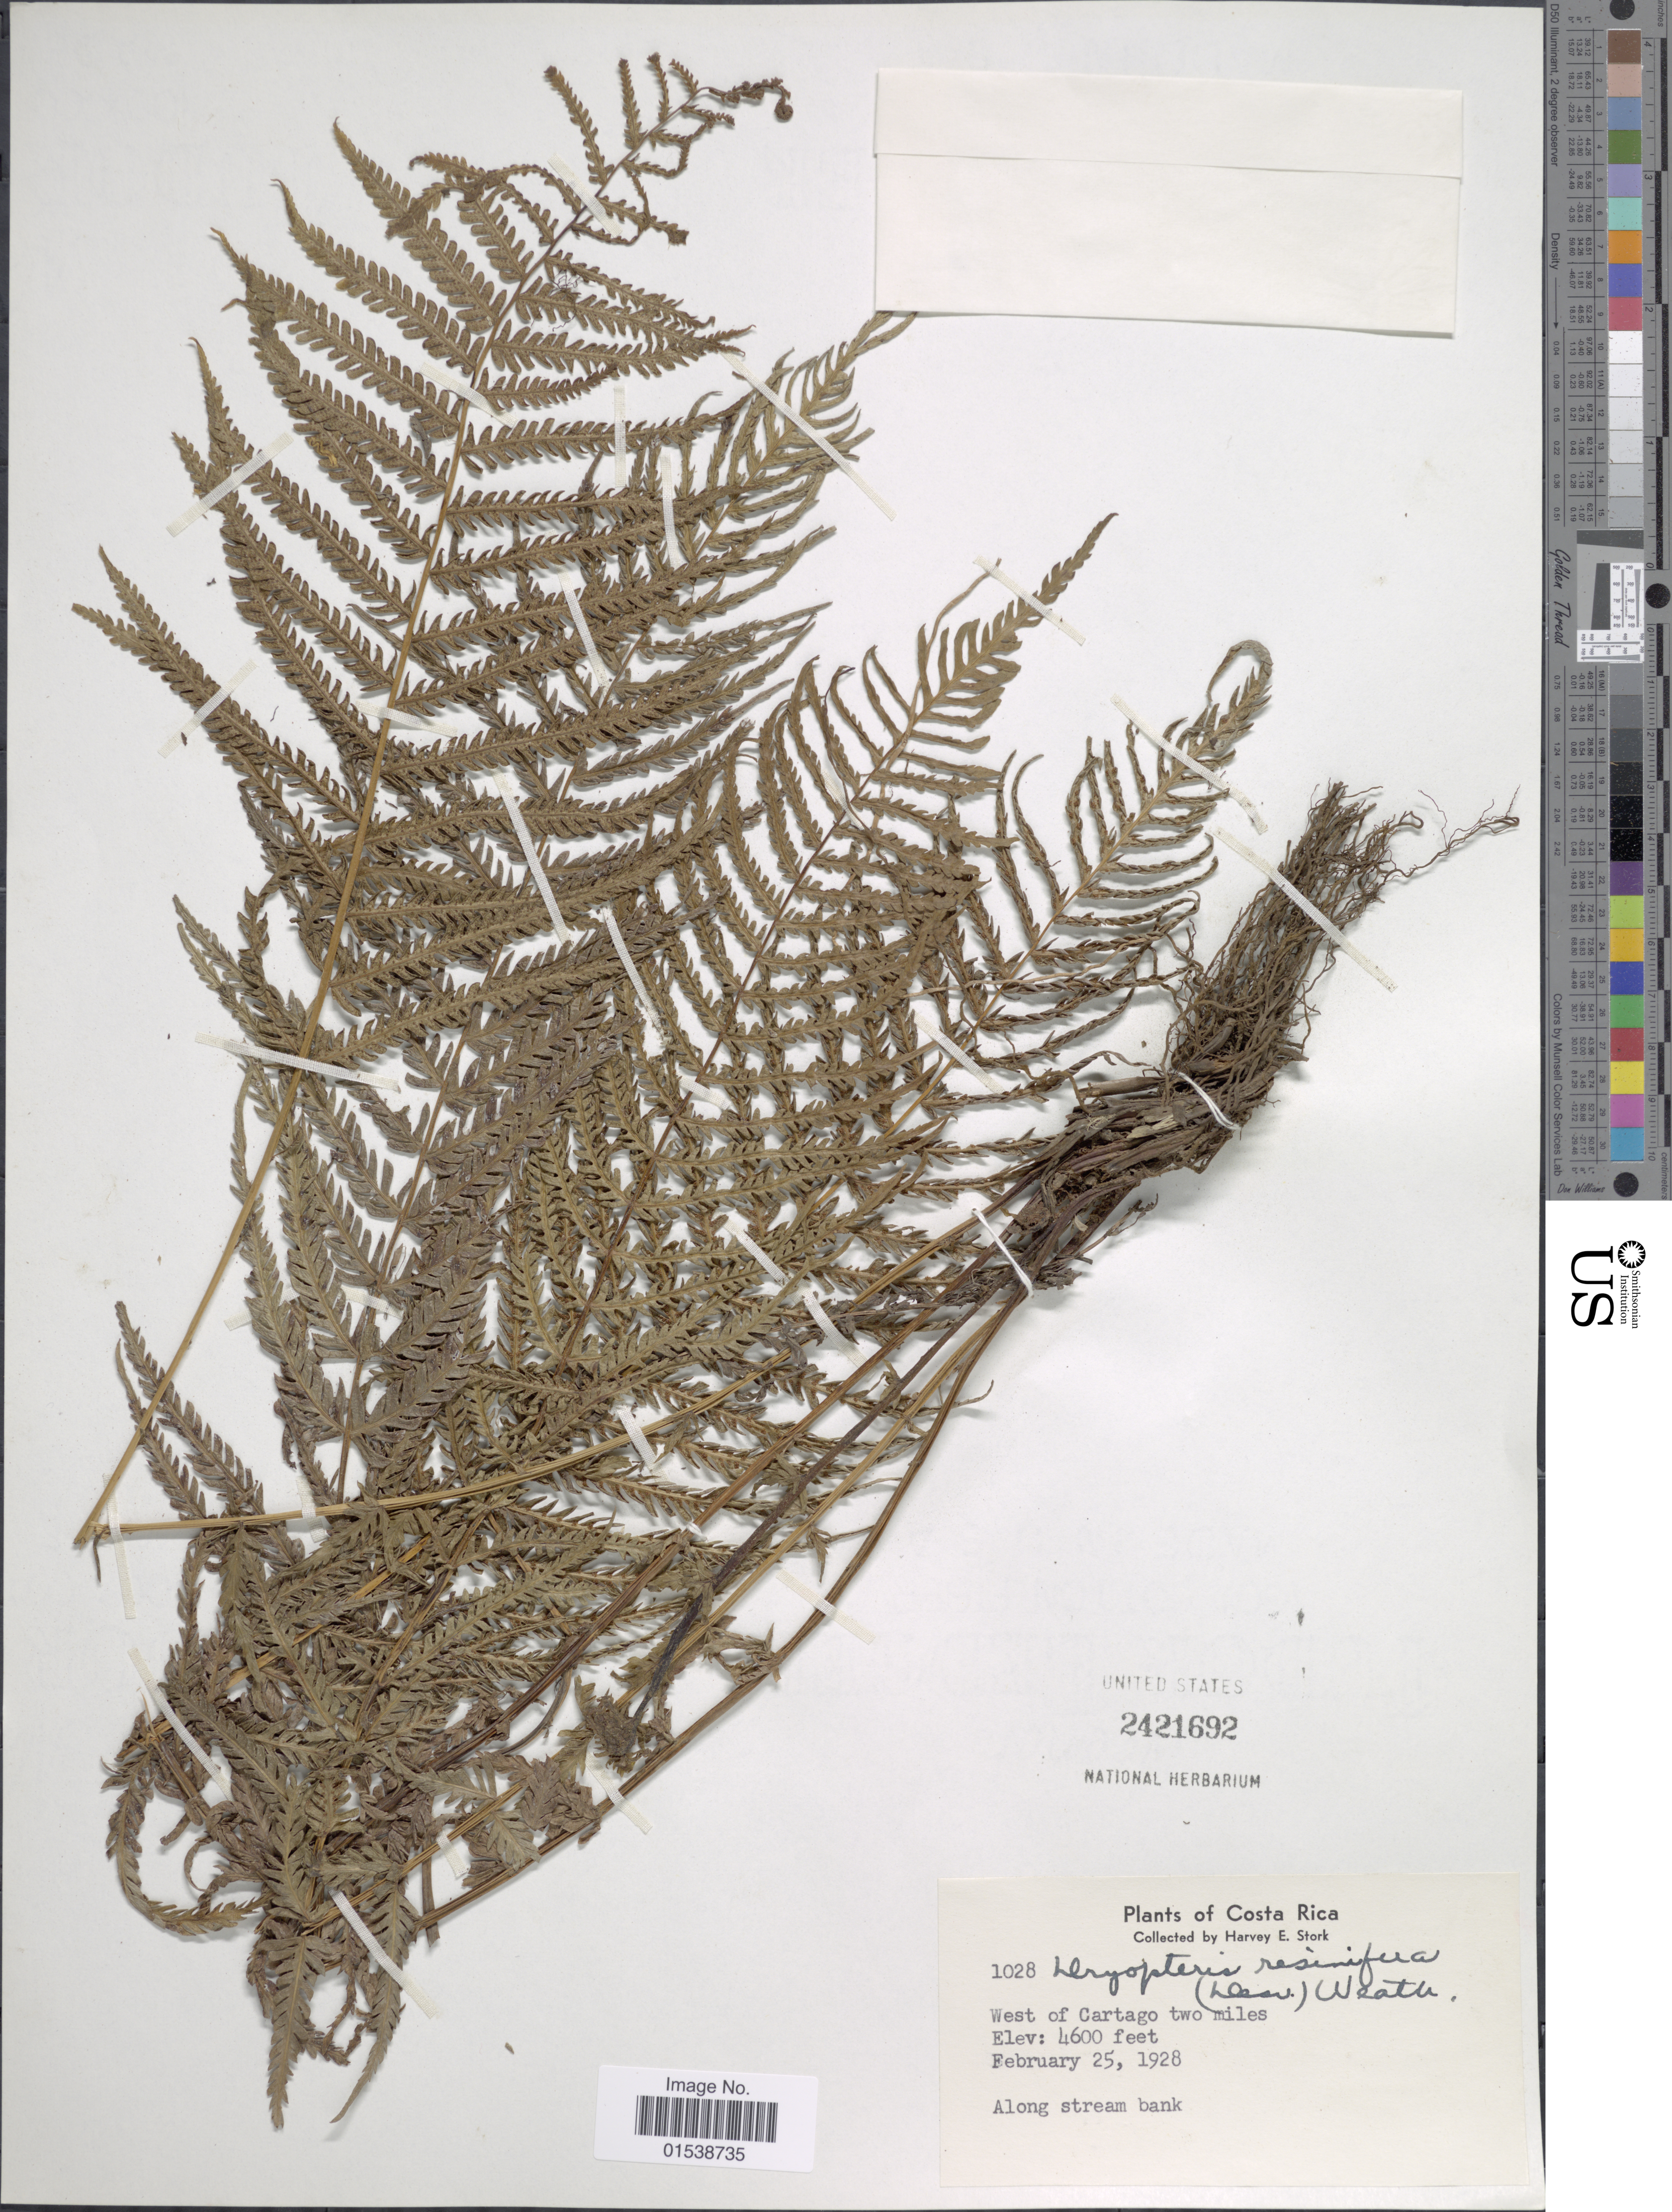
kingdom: Plantae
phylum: Tracheophyta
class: Polypodiopsida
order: Polypodiales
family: Thelypteridaceae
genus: Amauropelta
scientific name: Amauropelta resinifera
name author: (Desv.) Pic. Serm.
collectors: H. E. Stork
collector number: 1028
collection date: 1928-02-25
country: Costa Rica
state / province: Cartago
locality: West of Cartago two miles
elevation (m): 1402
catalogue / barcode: US 2421692